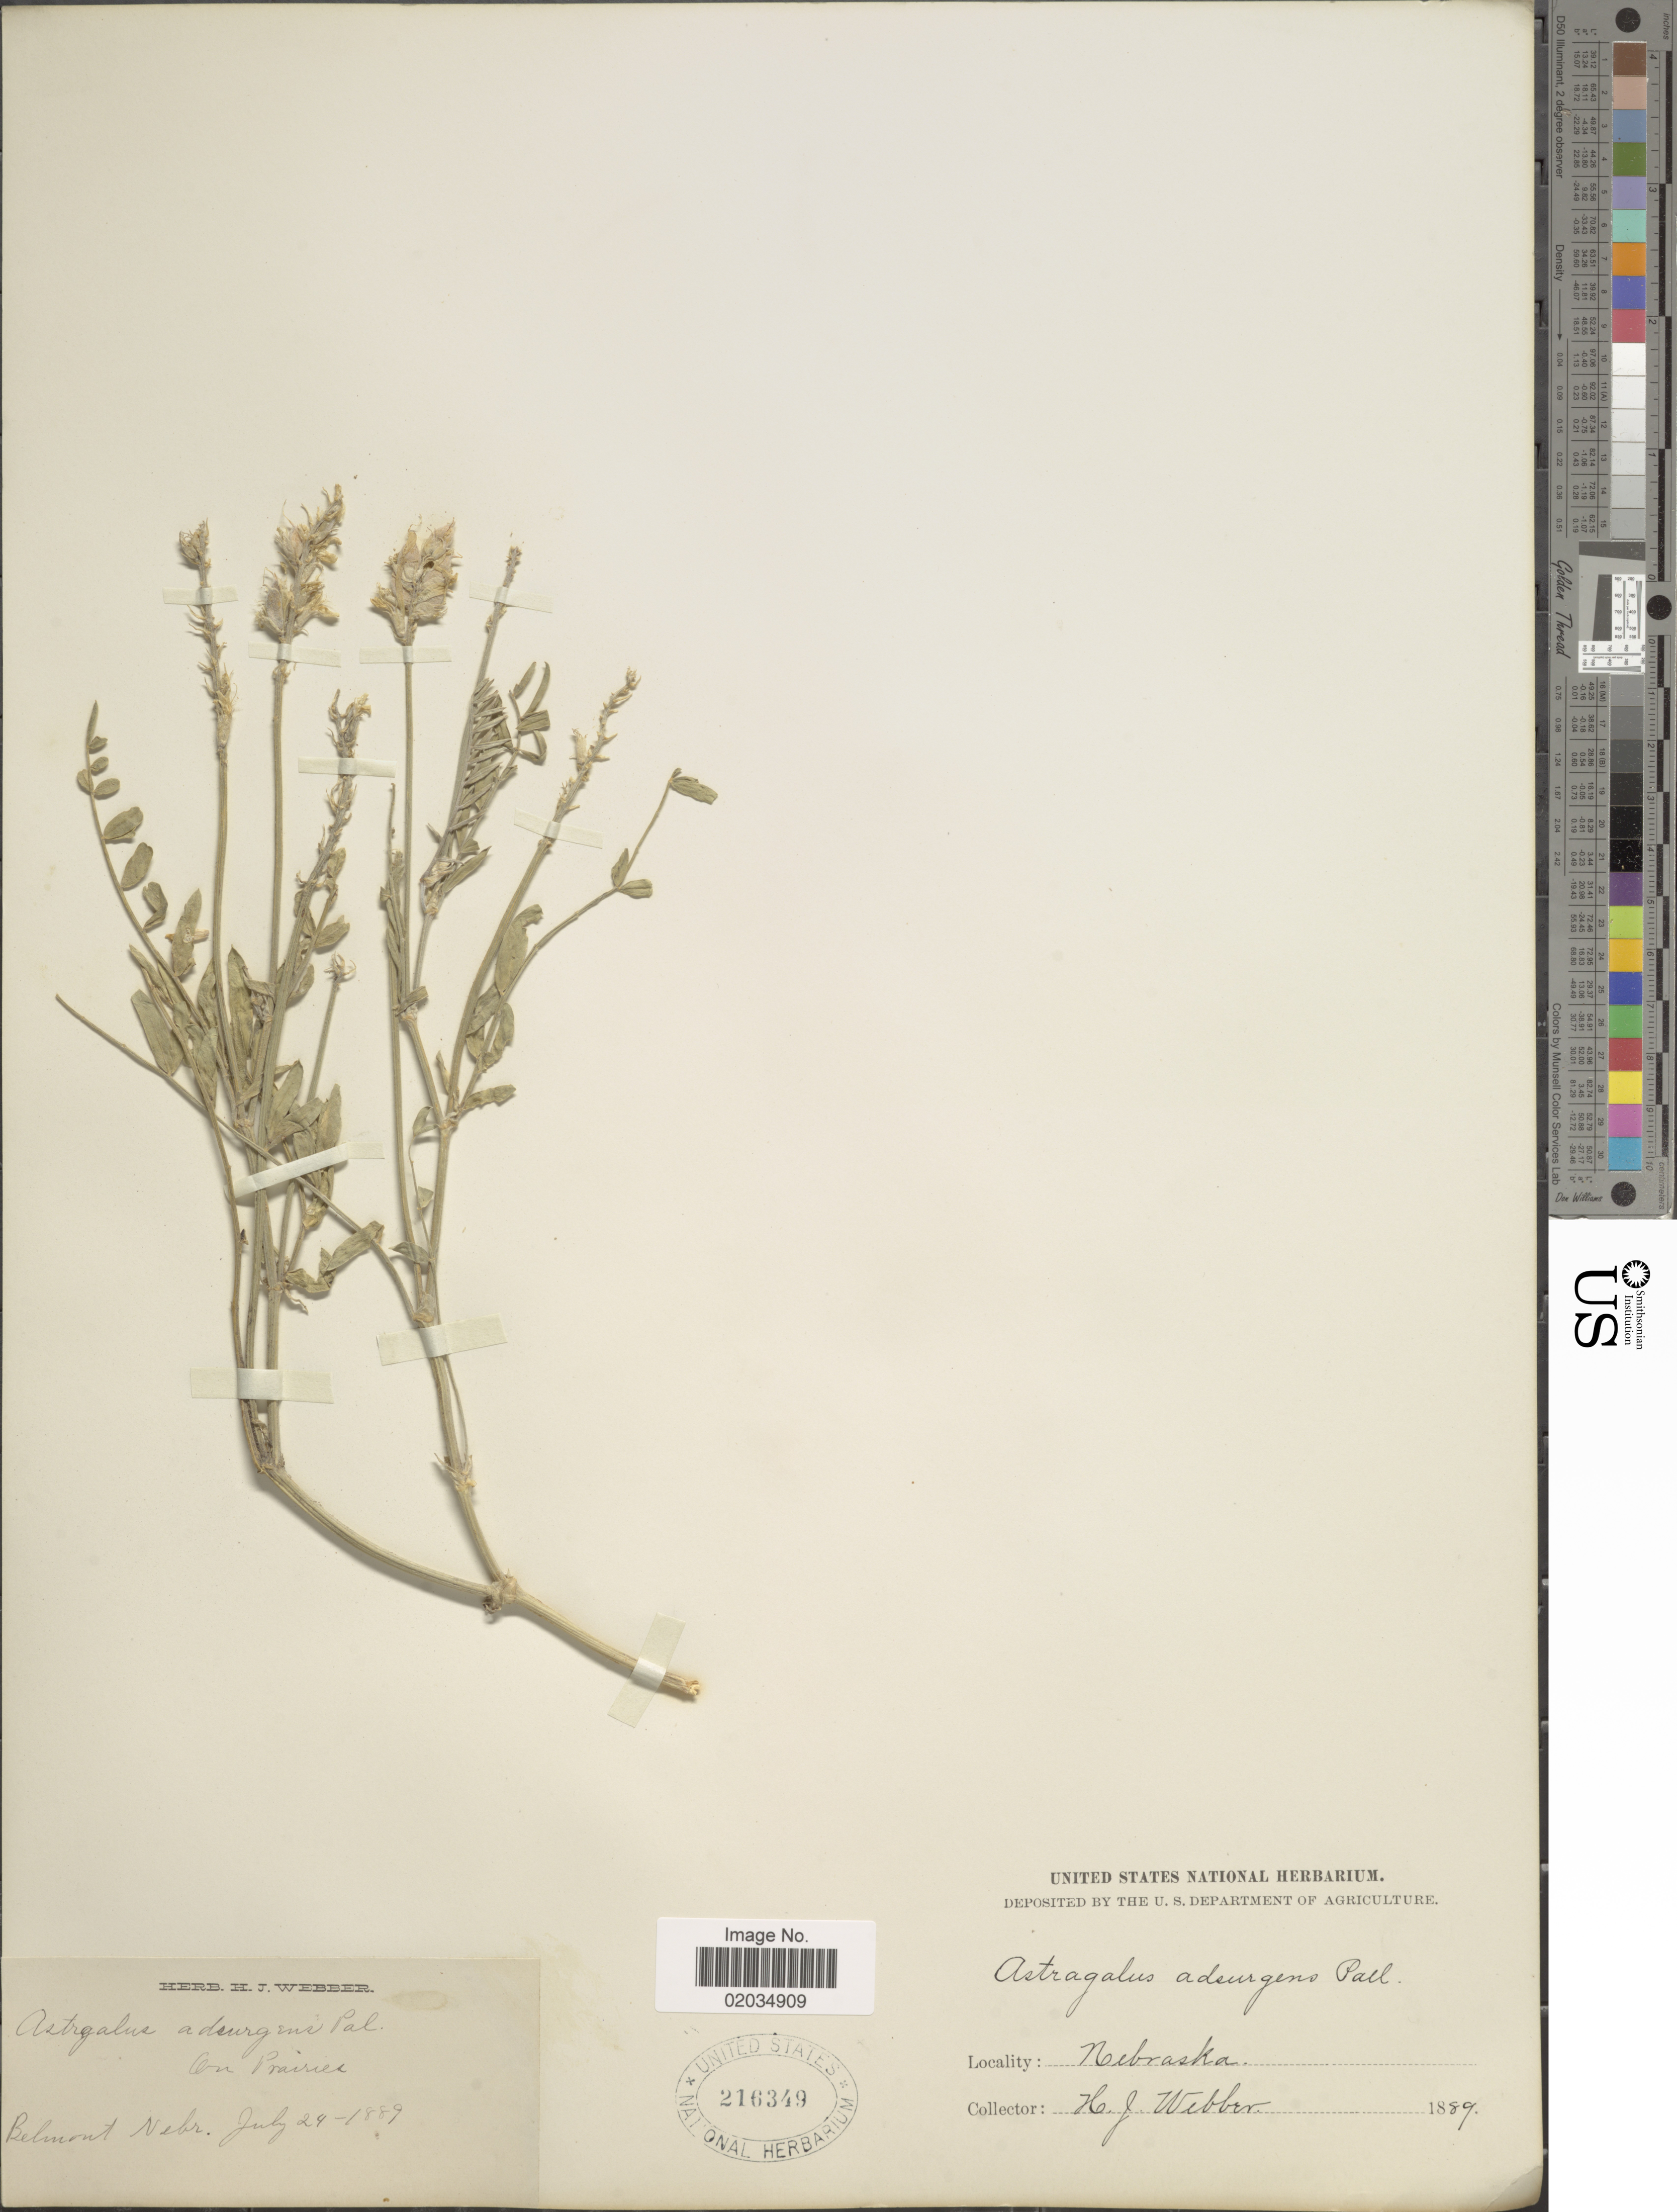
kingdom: Plantae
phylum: Tracheophyta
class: Magnoliopsida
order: Fabales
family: Fabaceae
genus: Astragalus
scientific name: Astragalus striatus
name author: Nutt.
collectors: H. Webber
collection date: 1889-07-24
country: United States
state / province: Nebraska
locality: Belmont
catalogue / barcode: US 216349